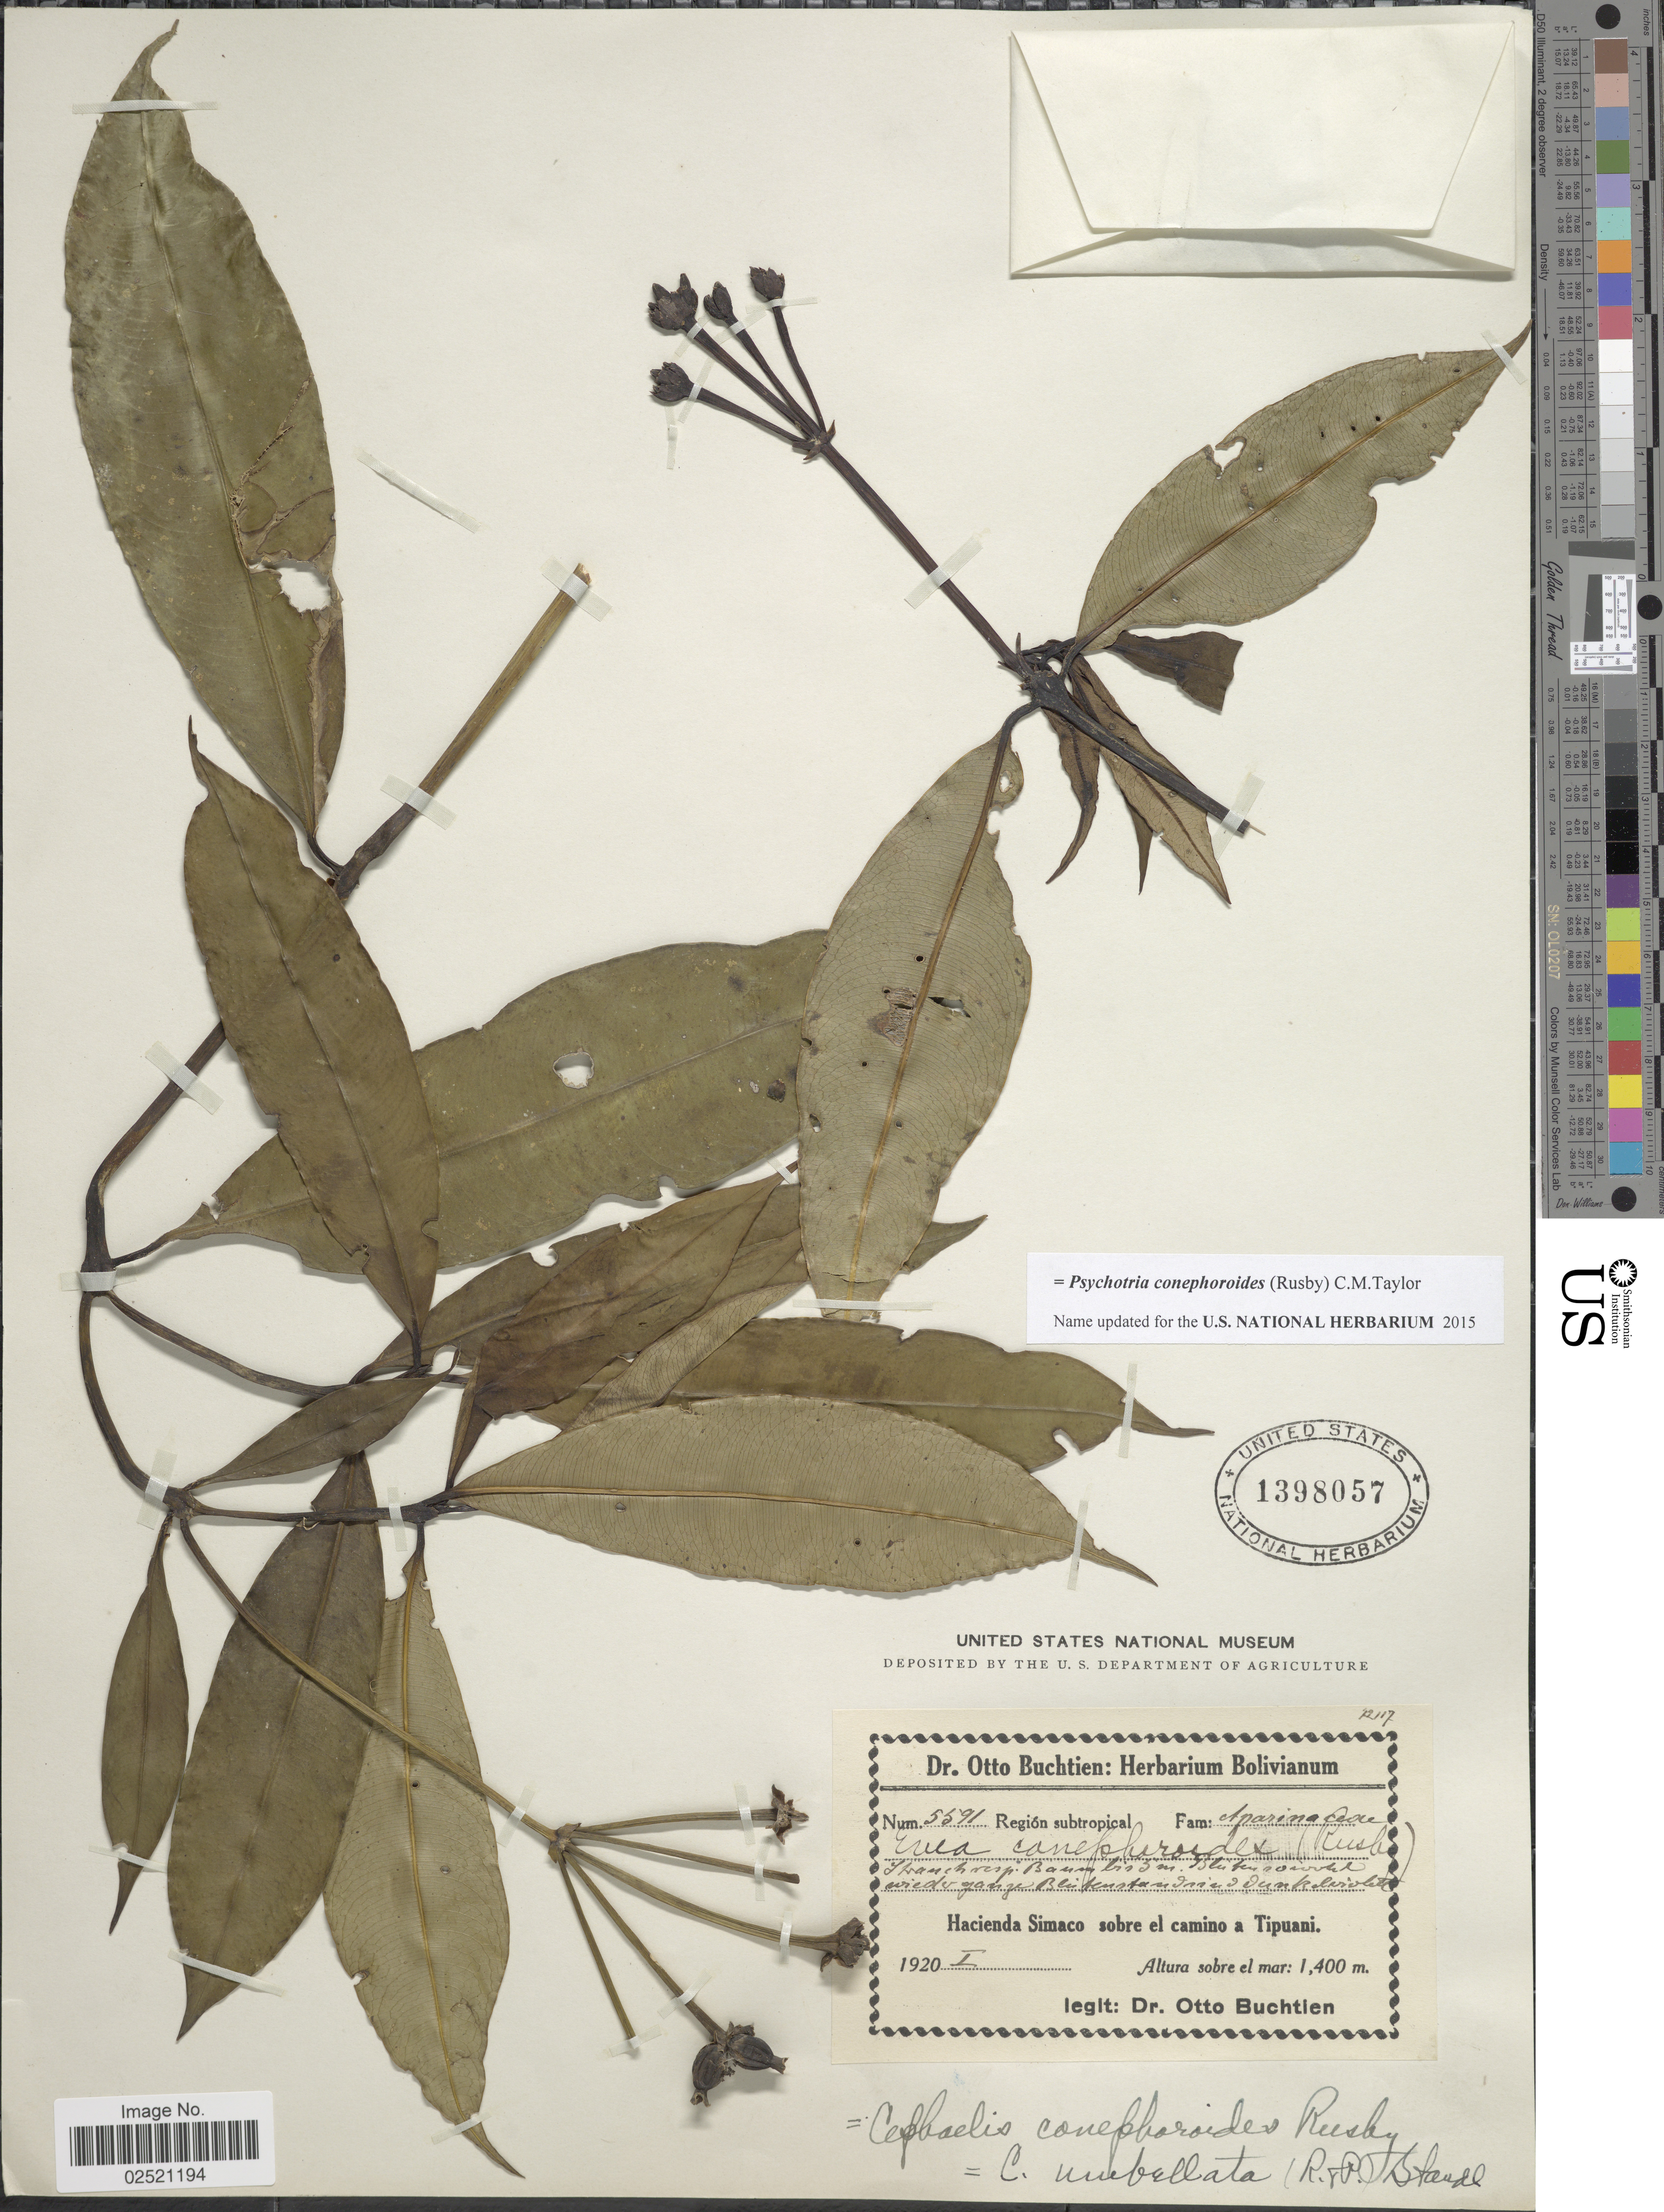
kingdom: Plantae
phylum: Tracheophyta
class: Magnoliopsida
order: Gentianales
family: Rubiaceae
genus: Psychotria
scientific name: Psychotria conephoroides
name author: (Rusby) C.M. Taylor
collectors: O. Buchtien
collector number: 5591*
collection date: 1920-01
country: Bolivia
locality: Region subtropical, Hacinda Simaco sobre el camino a Tipuani.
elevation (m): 1400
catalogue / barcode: US 1398057